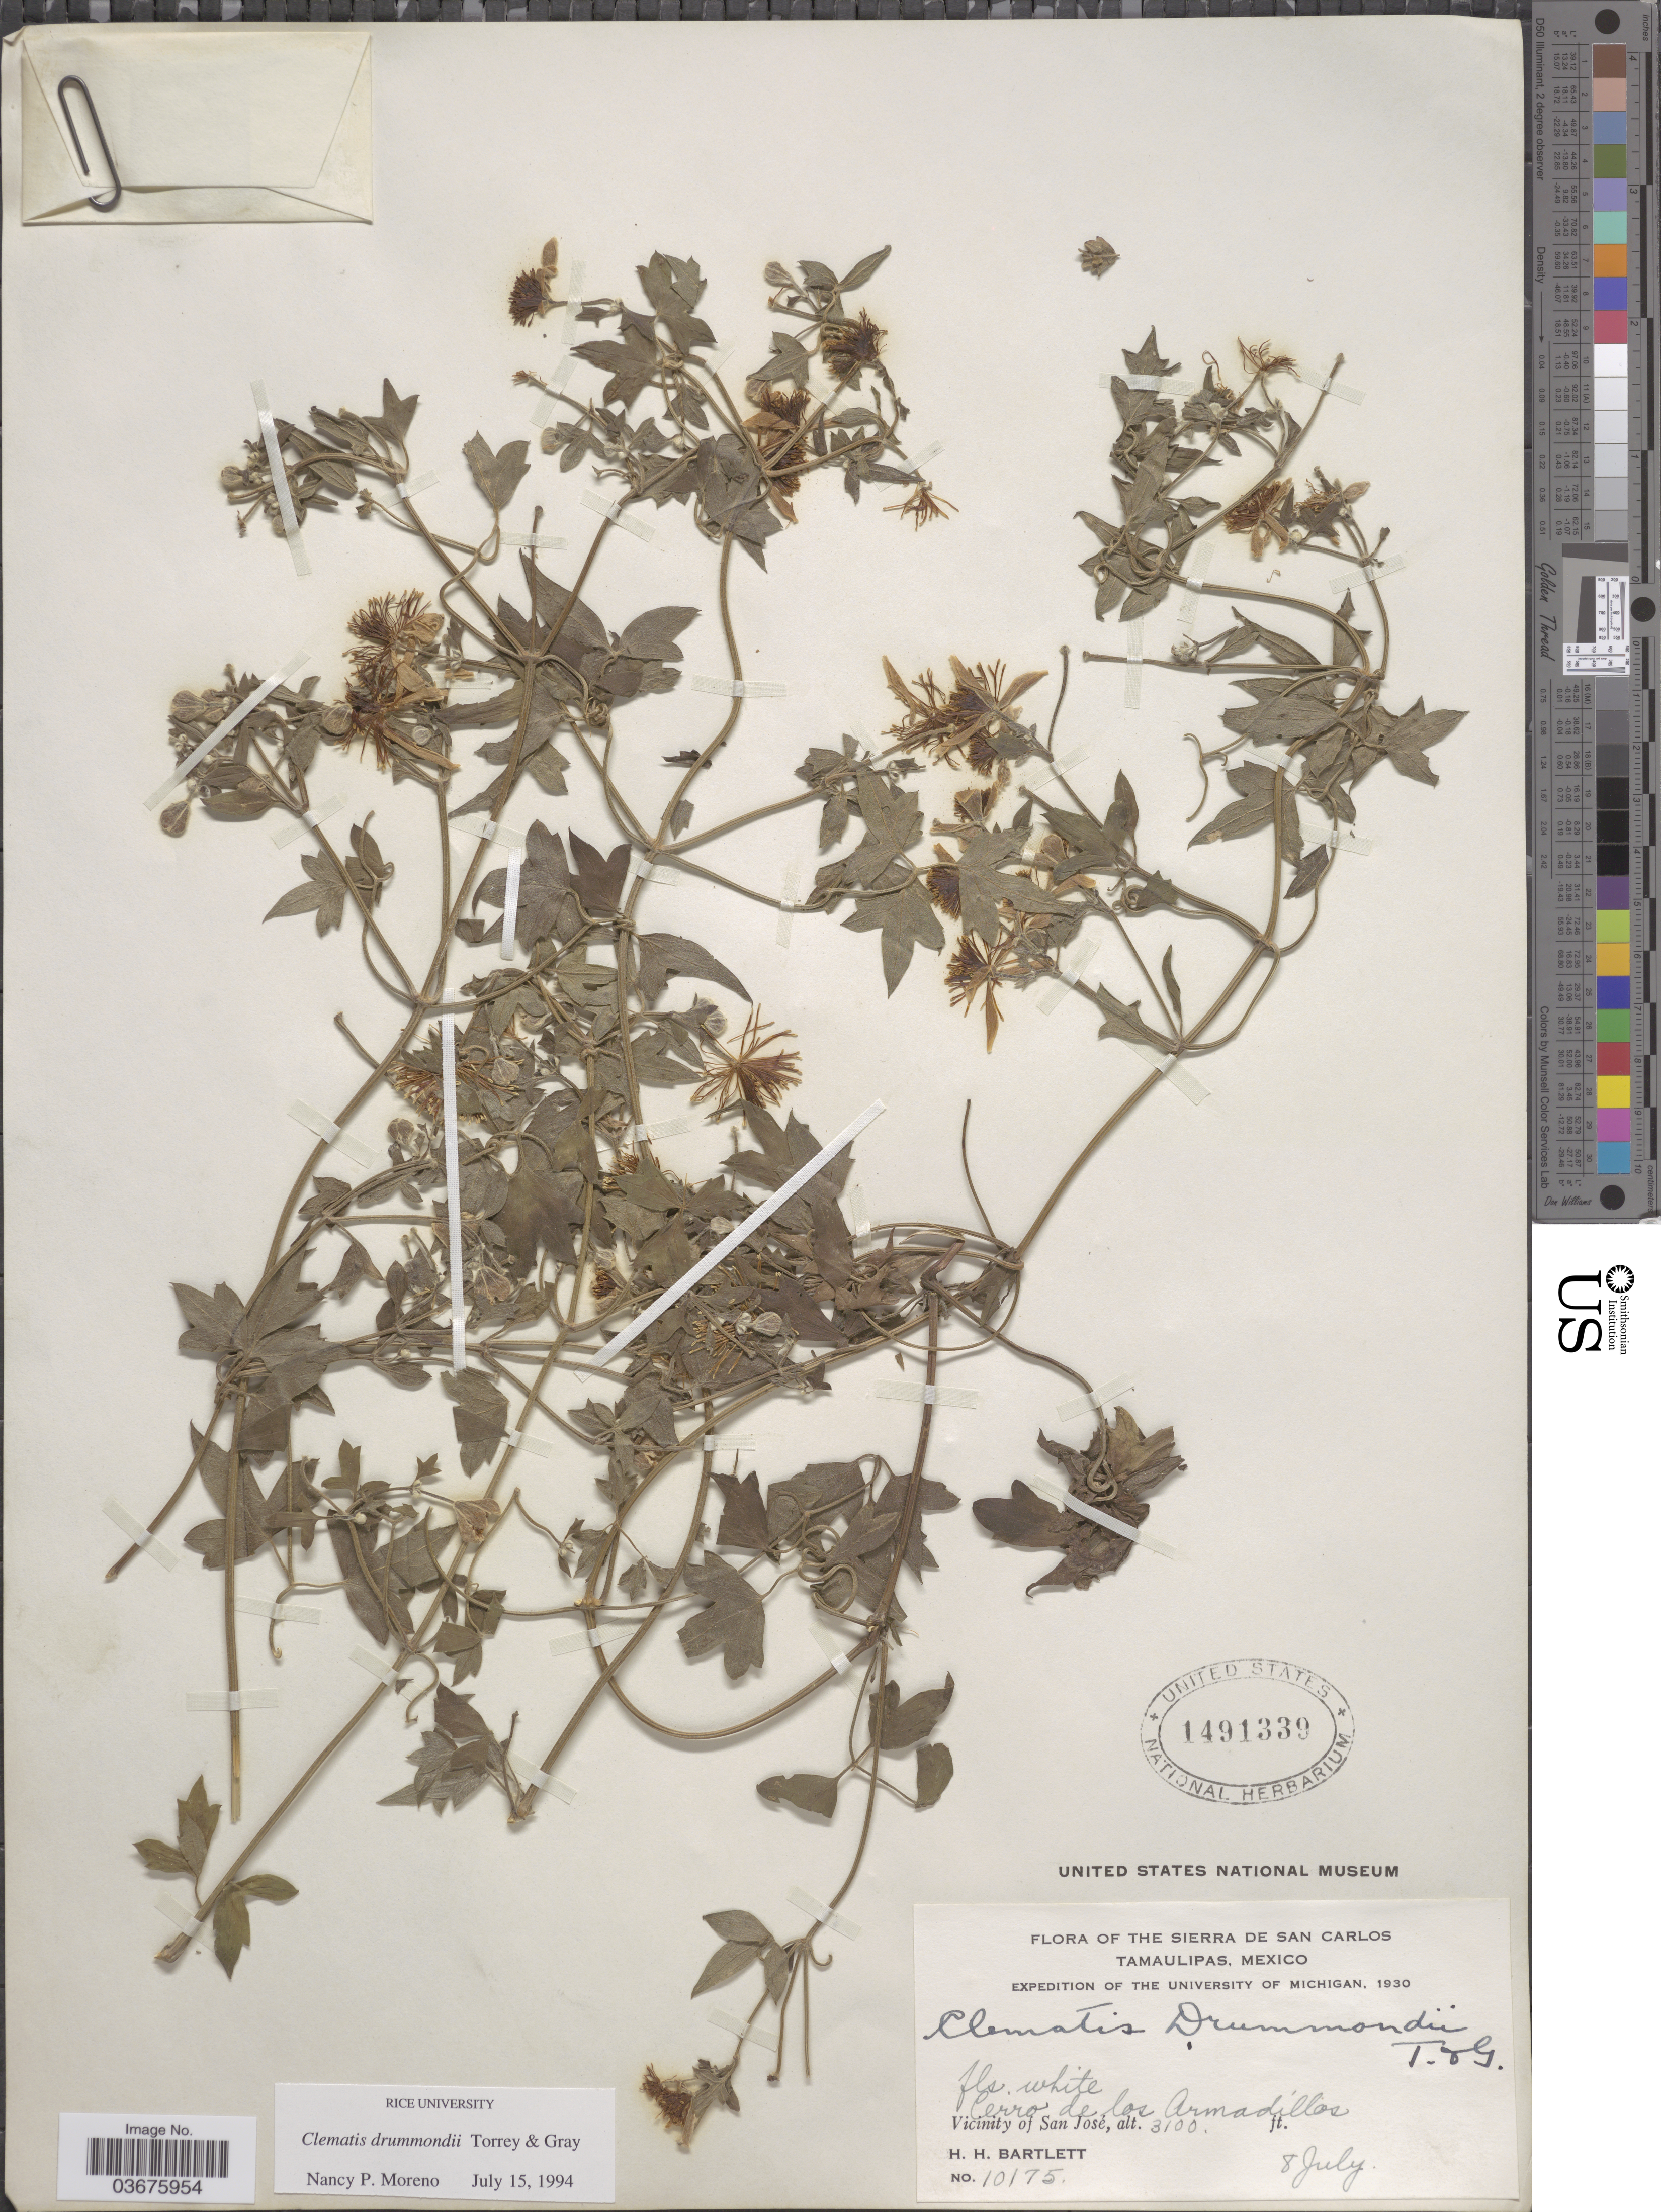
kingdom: Plantae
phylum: Tracheophyta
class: Magnoliopsida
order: Ranunculales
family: Ranunculaceae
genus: Clematis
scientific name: Clematis drummondii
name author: Torr. & A. Gray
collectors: H. H. Bartlett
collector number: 10175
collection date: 1930-07-08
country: Mexico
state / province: Tamaulipas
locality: The Sierra de San Carlos. Cerro de los Armadillos. Vicinity of San José.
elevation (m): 945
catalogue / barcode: US 1491339